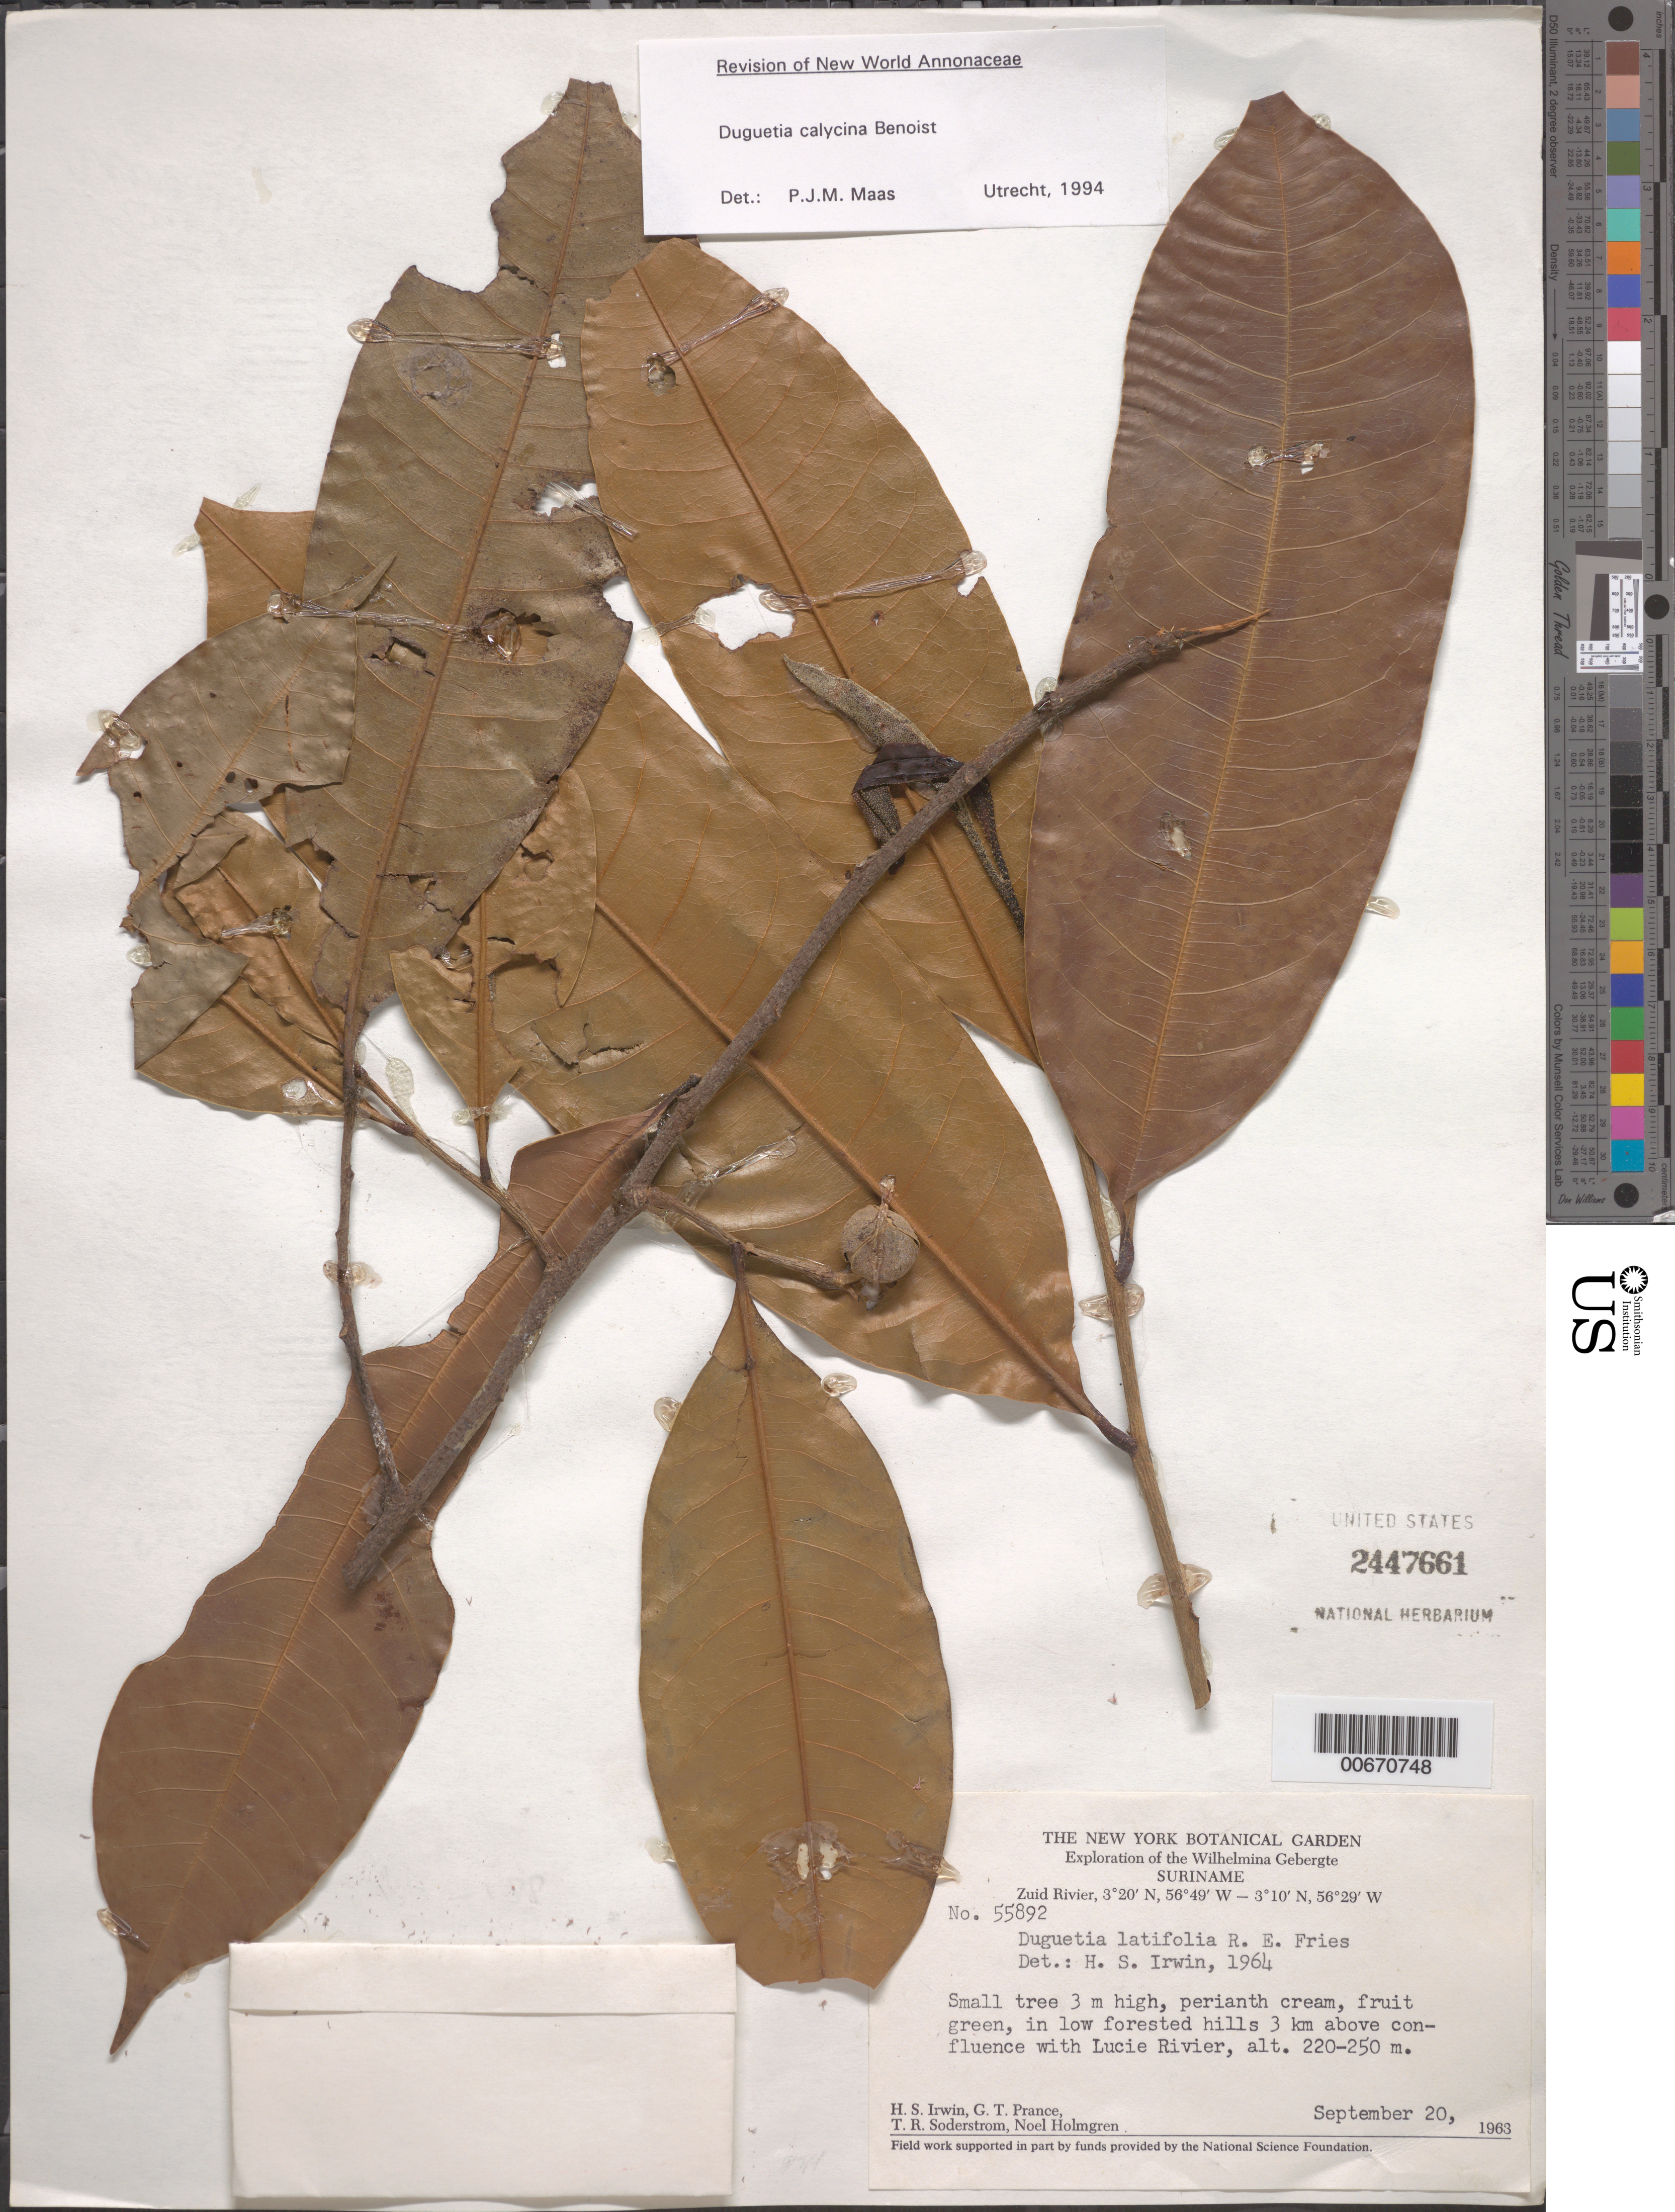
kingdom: Plantae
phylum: Tracheophyta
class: Magnoliopsida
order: Magnoliales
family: Annonaceae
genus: Duguetia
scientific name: Duguetia calycina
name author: Benoist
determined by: Irwin, Howard S.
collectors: H. Irwin, G. T. Prance, T. R. Soderstrom & N. H. Holmgren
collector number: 55892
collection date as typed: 20-Sep-63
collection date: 1963-09-20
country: Suriname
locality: Zuid River, 2 km above confluence with Lucie R., Wilhelmina Gebergte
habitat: Low forested hills along river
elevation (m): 220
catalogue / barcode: US 2447661